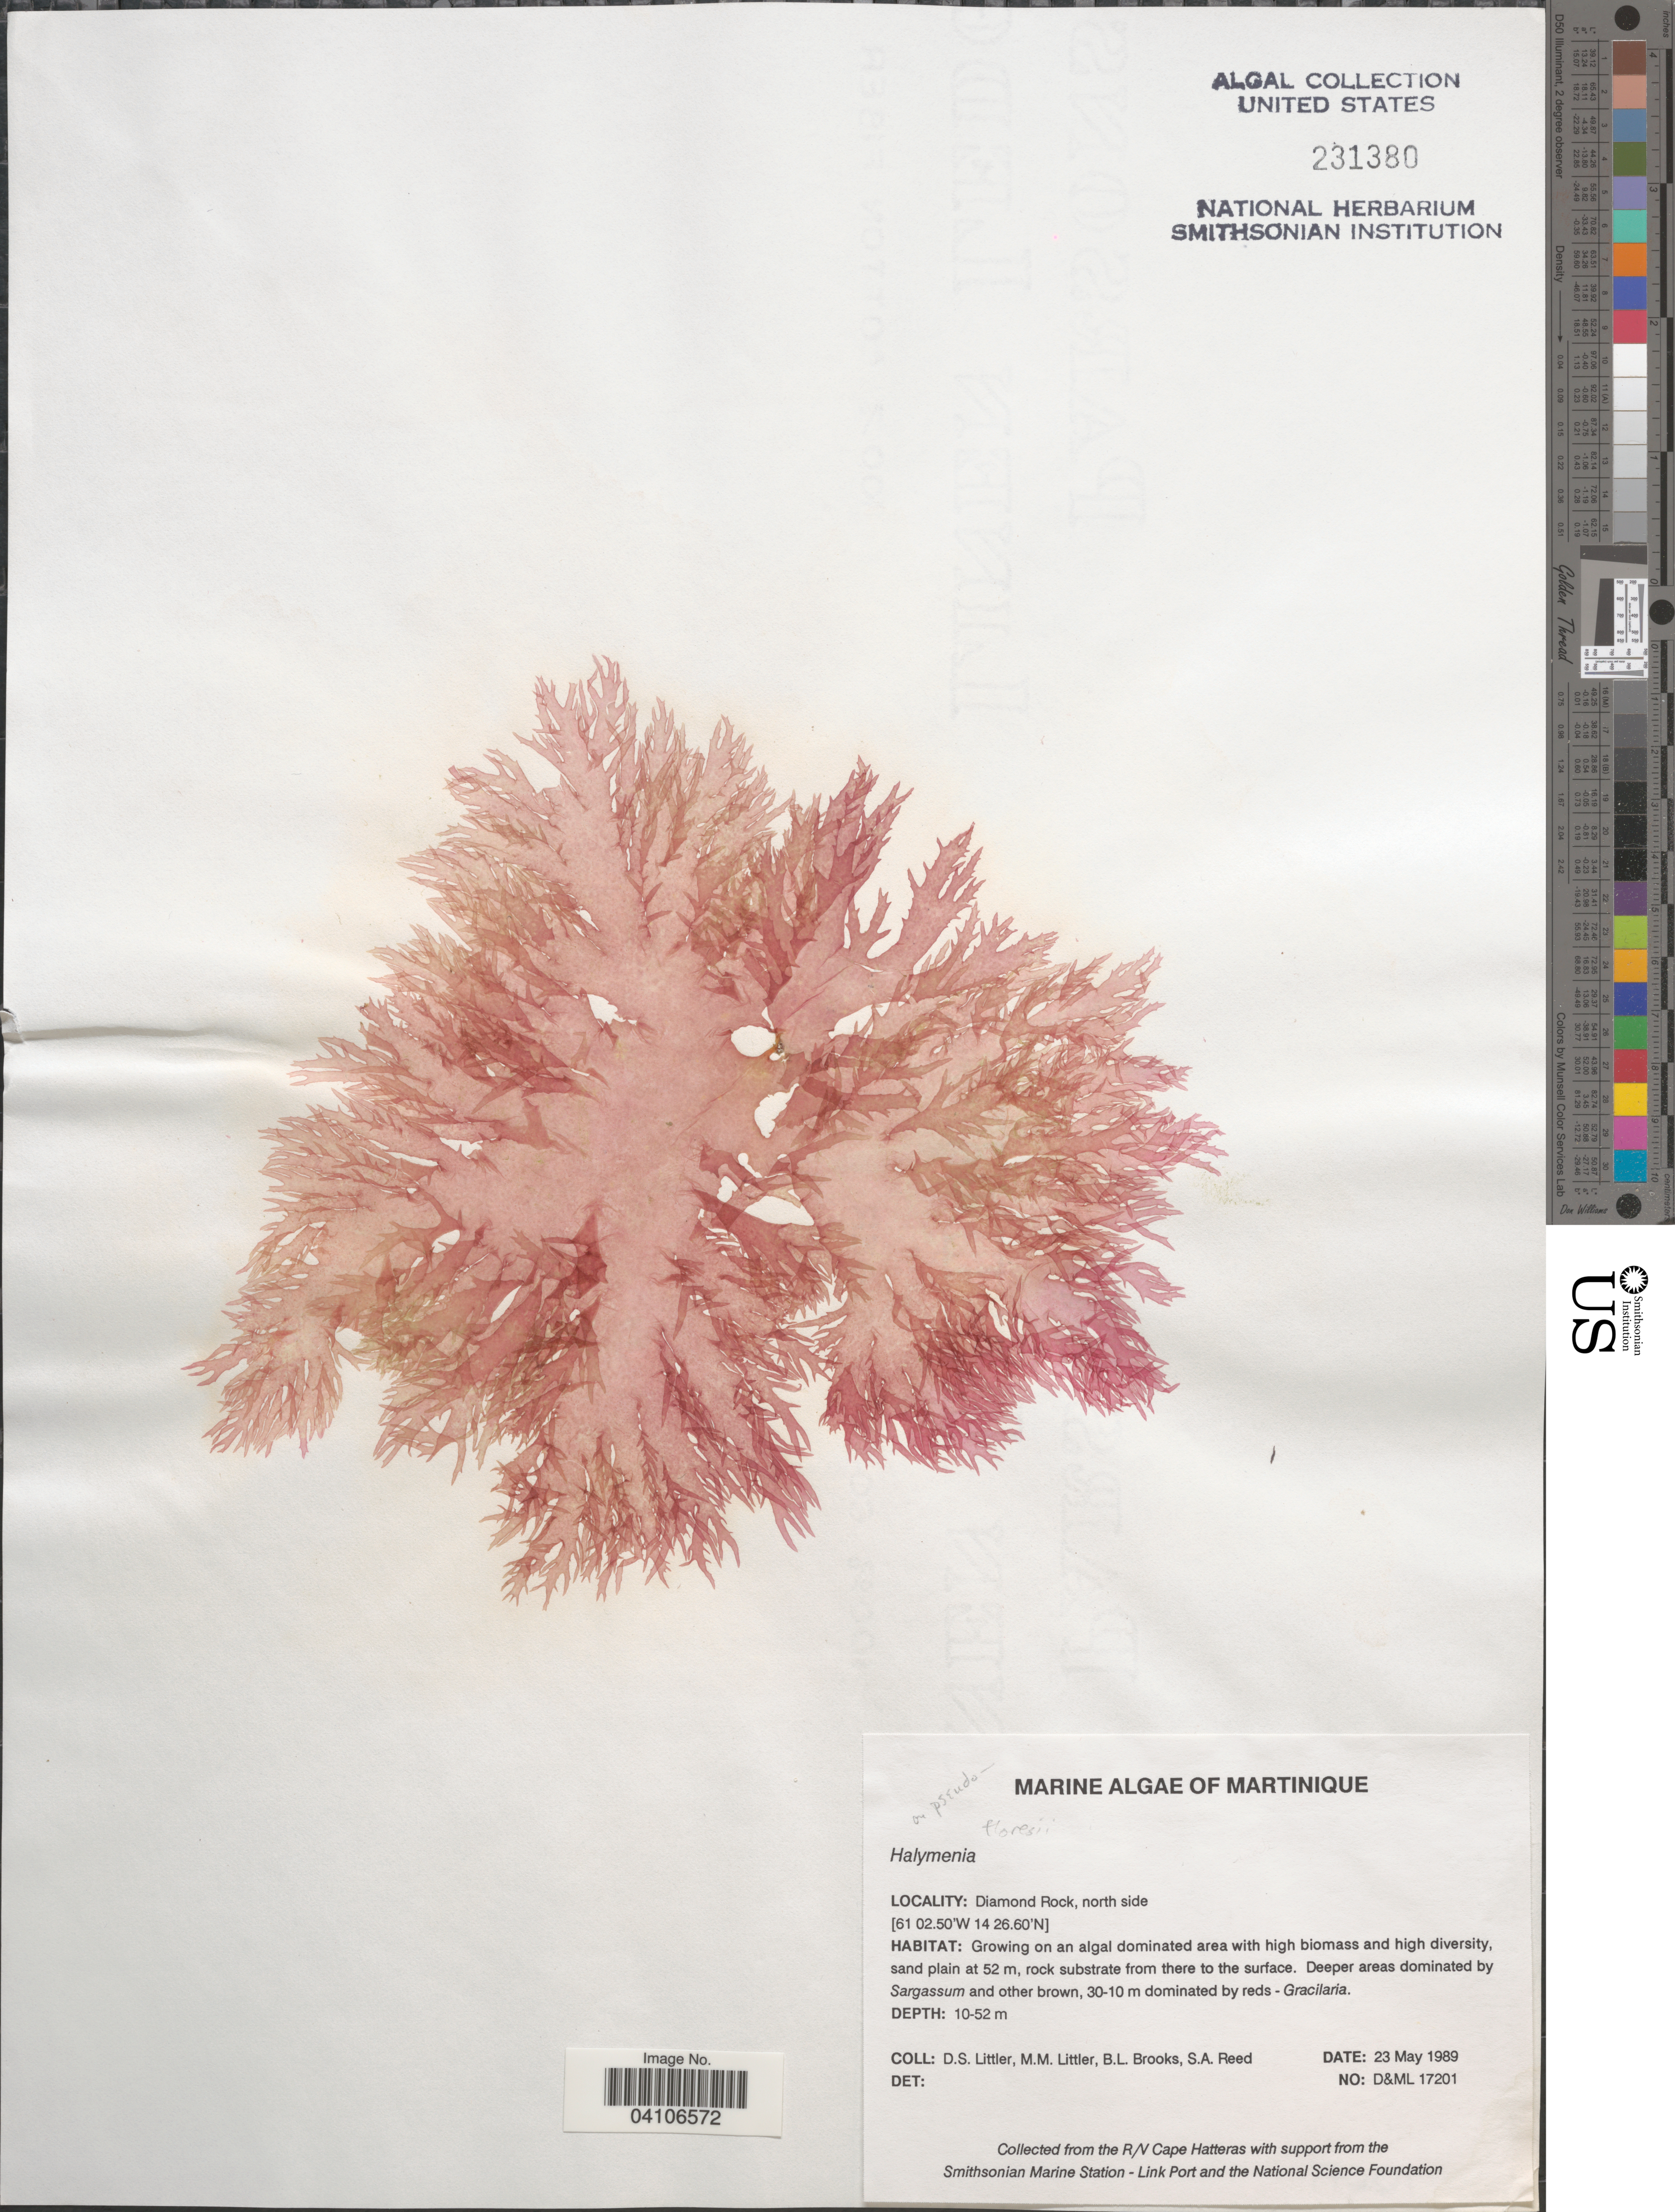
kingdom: Plantae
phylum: Rhodophyta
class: Florideophyceae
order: Halymeniales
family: Halymeniaceae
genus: Halymenia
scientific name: Halymenia sp.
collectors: D. S. Littler, B. Brooks & S. Reed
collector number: D&ML 17201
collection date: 1989-05-23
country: Martinique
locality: Diamond Rock, north side.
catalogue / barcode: US 231380